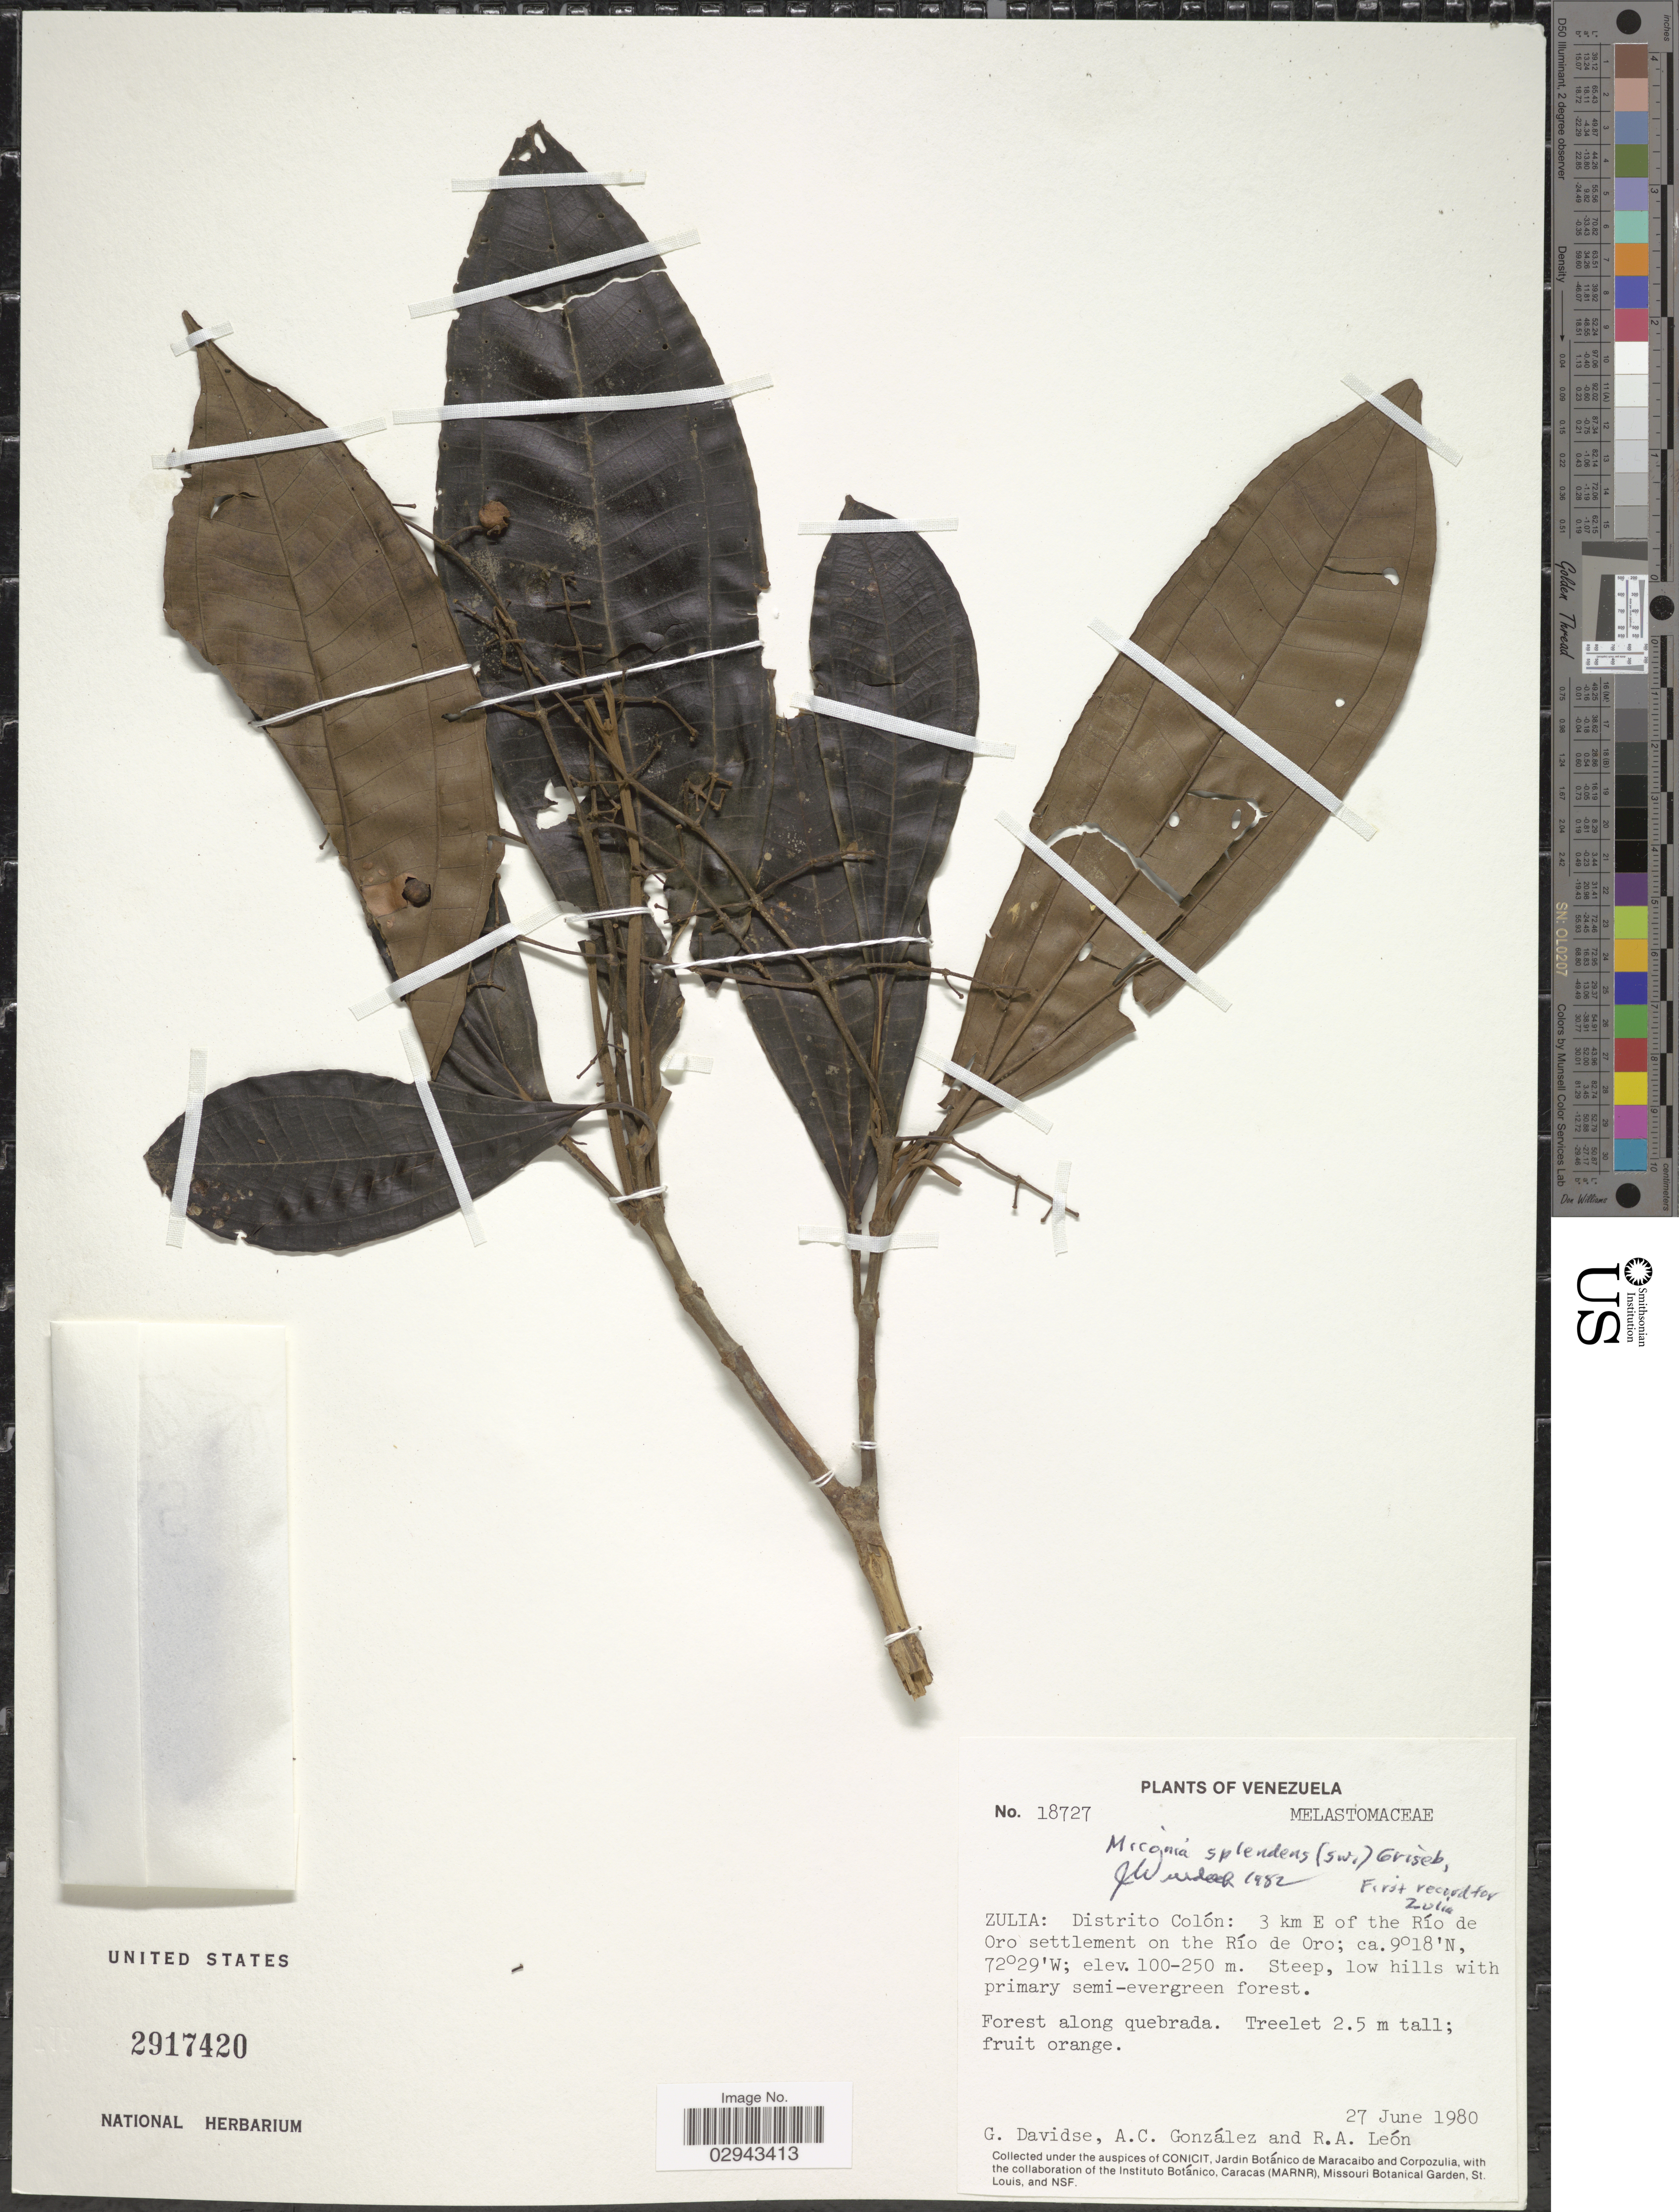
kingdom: Plantae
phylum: Tracheophyta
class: Magnoliopsida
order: Myrtales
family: Melastomataceae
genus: Miconia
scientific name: Miconia splendens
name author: (Sw.) Griseb.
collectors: G. Davidse, A. C. González & R. A. León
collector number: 18727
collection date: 1980-06-27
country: Venezuela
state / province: Zulia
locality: Distrito Colón: 3 km E of the Río de Oro settlement on the Río de Oro.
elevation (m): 100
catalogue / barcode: US 2917420